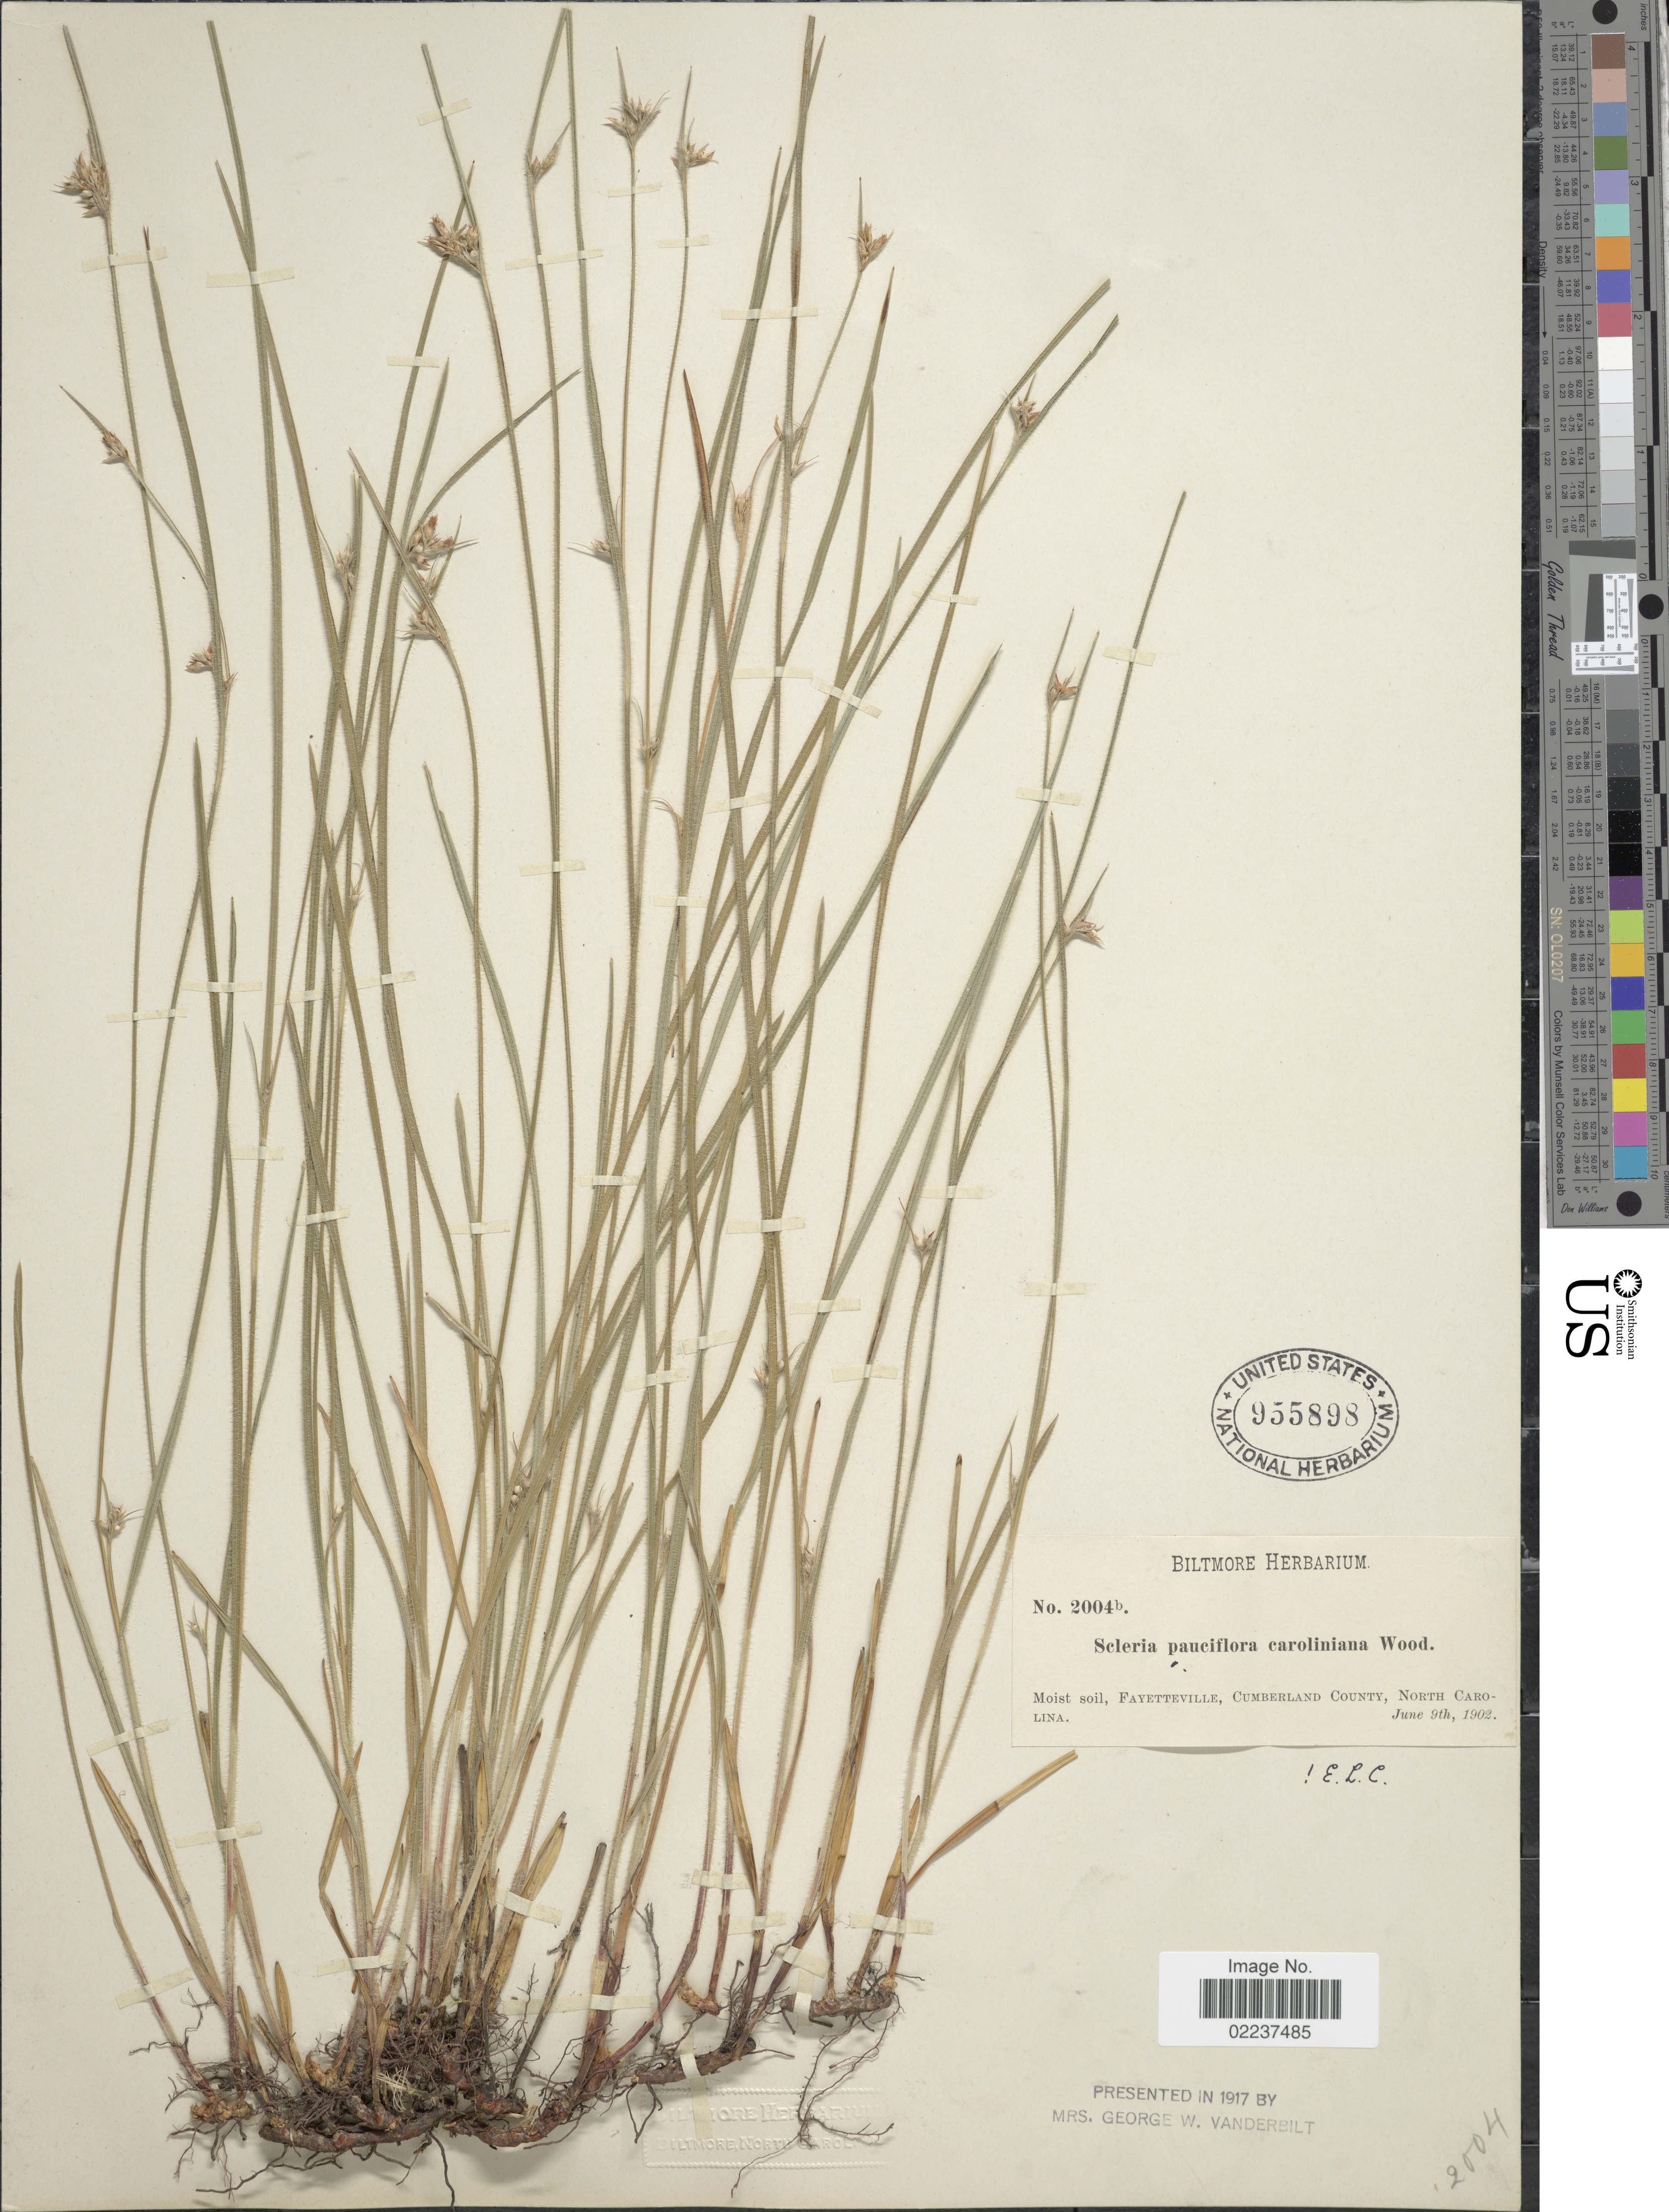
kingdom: Plantae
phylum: Tracheophyta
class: Liliopsida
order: Poales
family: Cyperaceae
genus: Scleria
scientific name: Scleria pauciflora var. caroliniana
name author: (Willd.) Alph. Wood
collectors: ex herb. Biltmore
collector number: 2004b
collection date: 1902-06-09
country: United States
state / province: North Carolina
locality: Fayetteville, Cumberland County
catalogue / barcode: US 955898